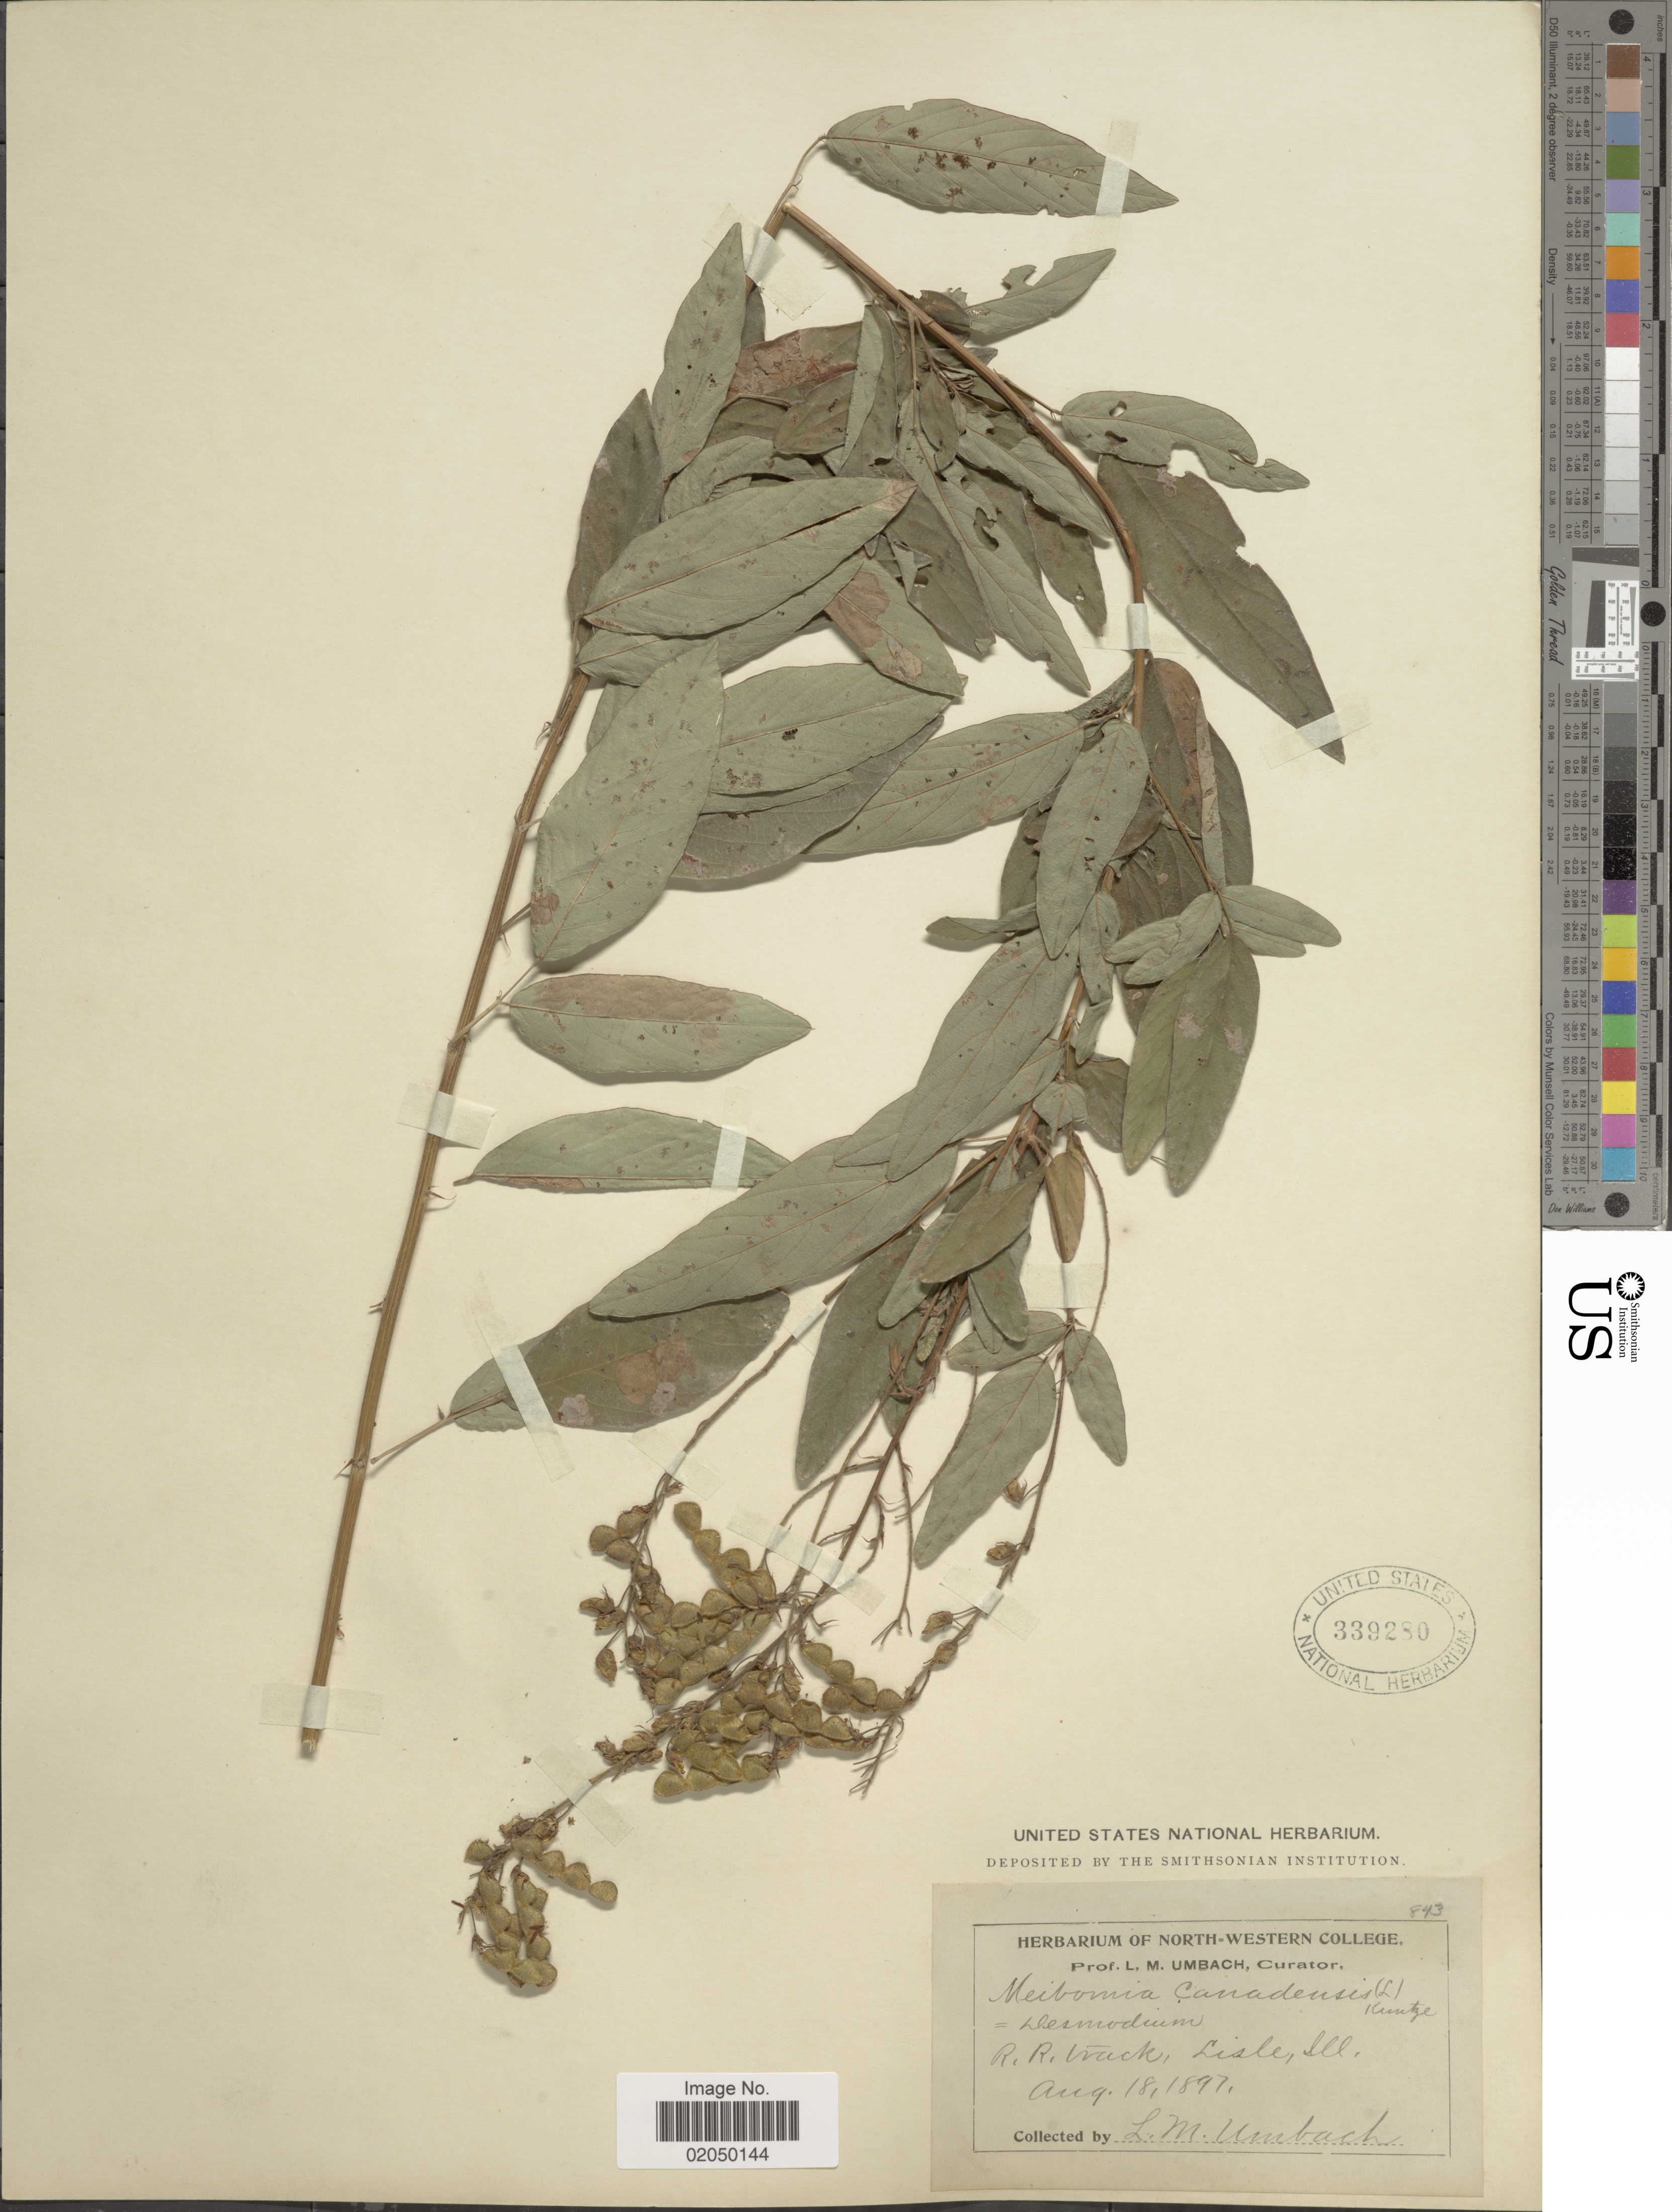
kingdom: Plantae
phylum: Tracheophyta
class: Magnoliopsida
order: Fabales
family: Fabaceae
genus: Desmodium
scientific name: Desmodium canadense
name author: (L.) DC.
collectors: L. M. Umbach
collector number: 843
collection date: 1897-08-18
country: United States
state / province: Illinois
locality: R.R. track, Lisle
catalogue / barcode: US 339280